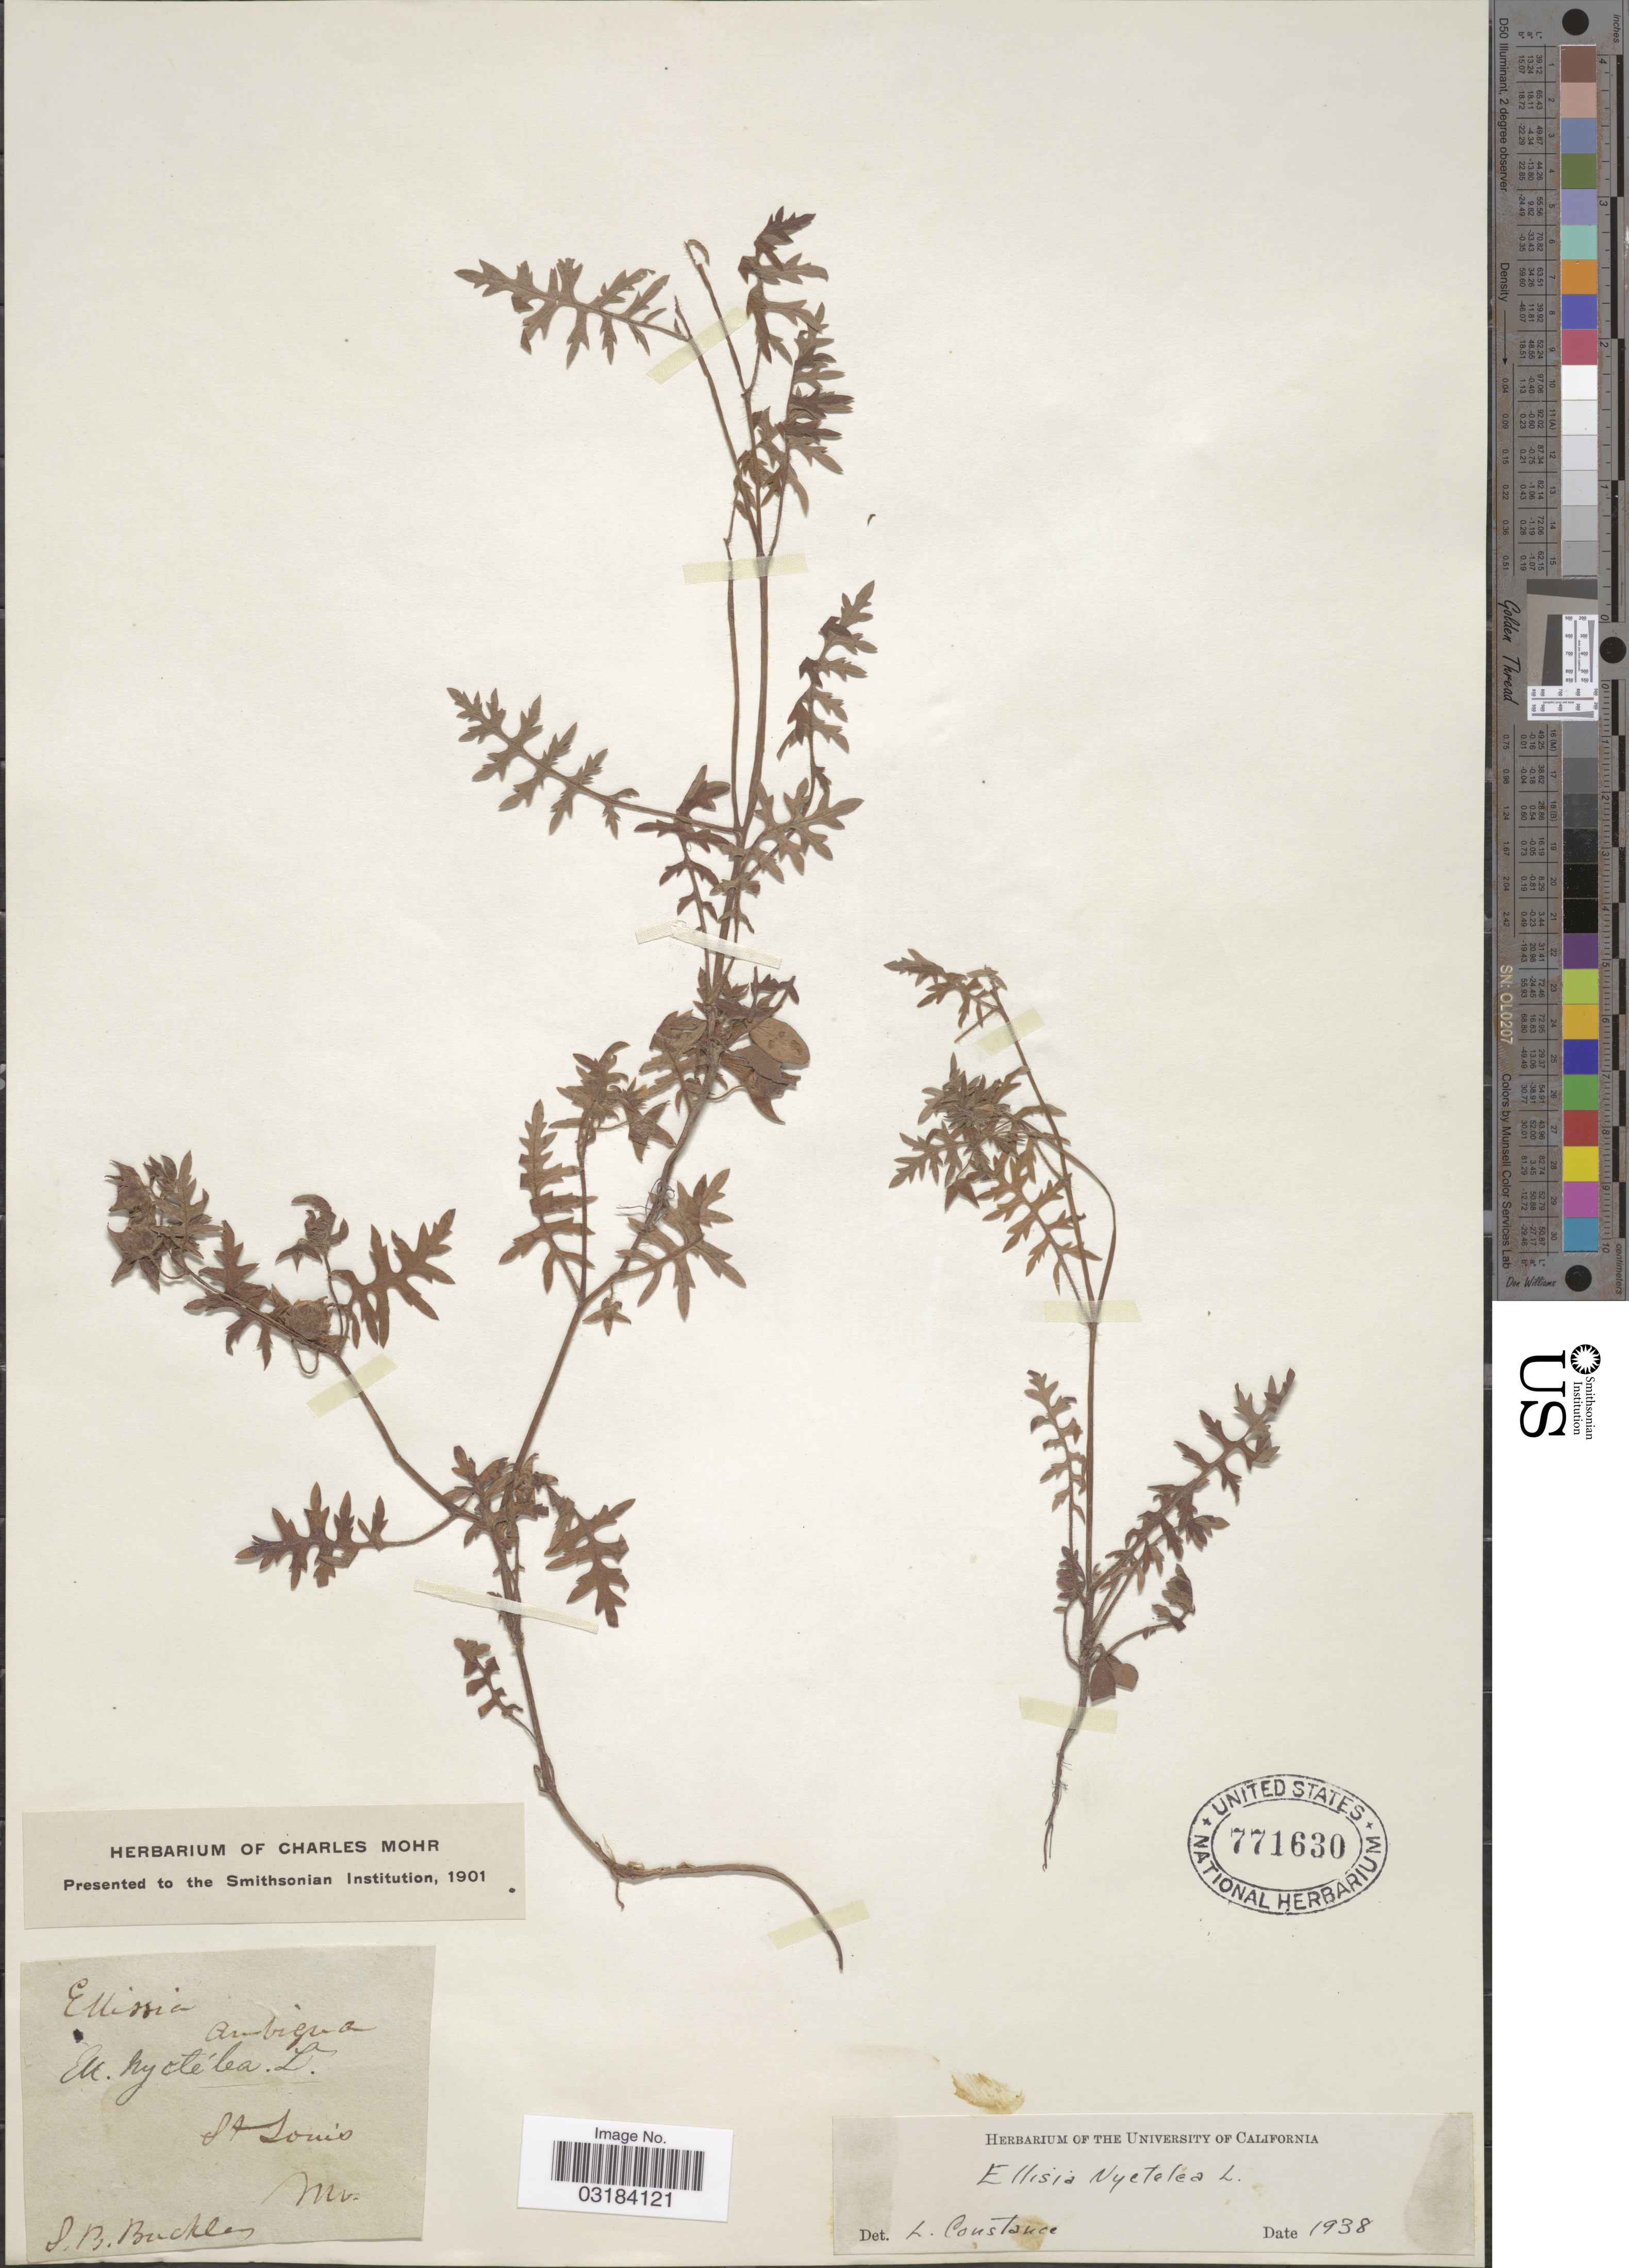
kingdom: Plantae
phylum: Tracheophyta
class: Magnoliopsida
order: Boraginales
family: Hydrophyllaceae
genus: Ellisia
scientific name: Ellisia nyctelea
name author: L.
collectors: S. B. Buckley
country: United States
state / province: Missouri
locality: St. Louis.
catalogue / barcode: US 771630